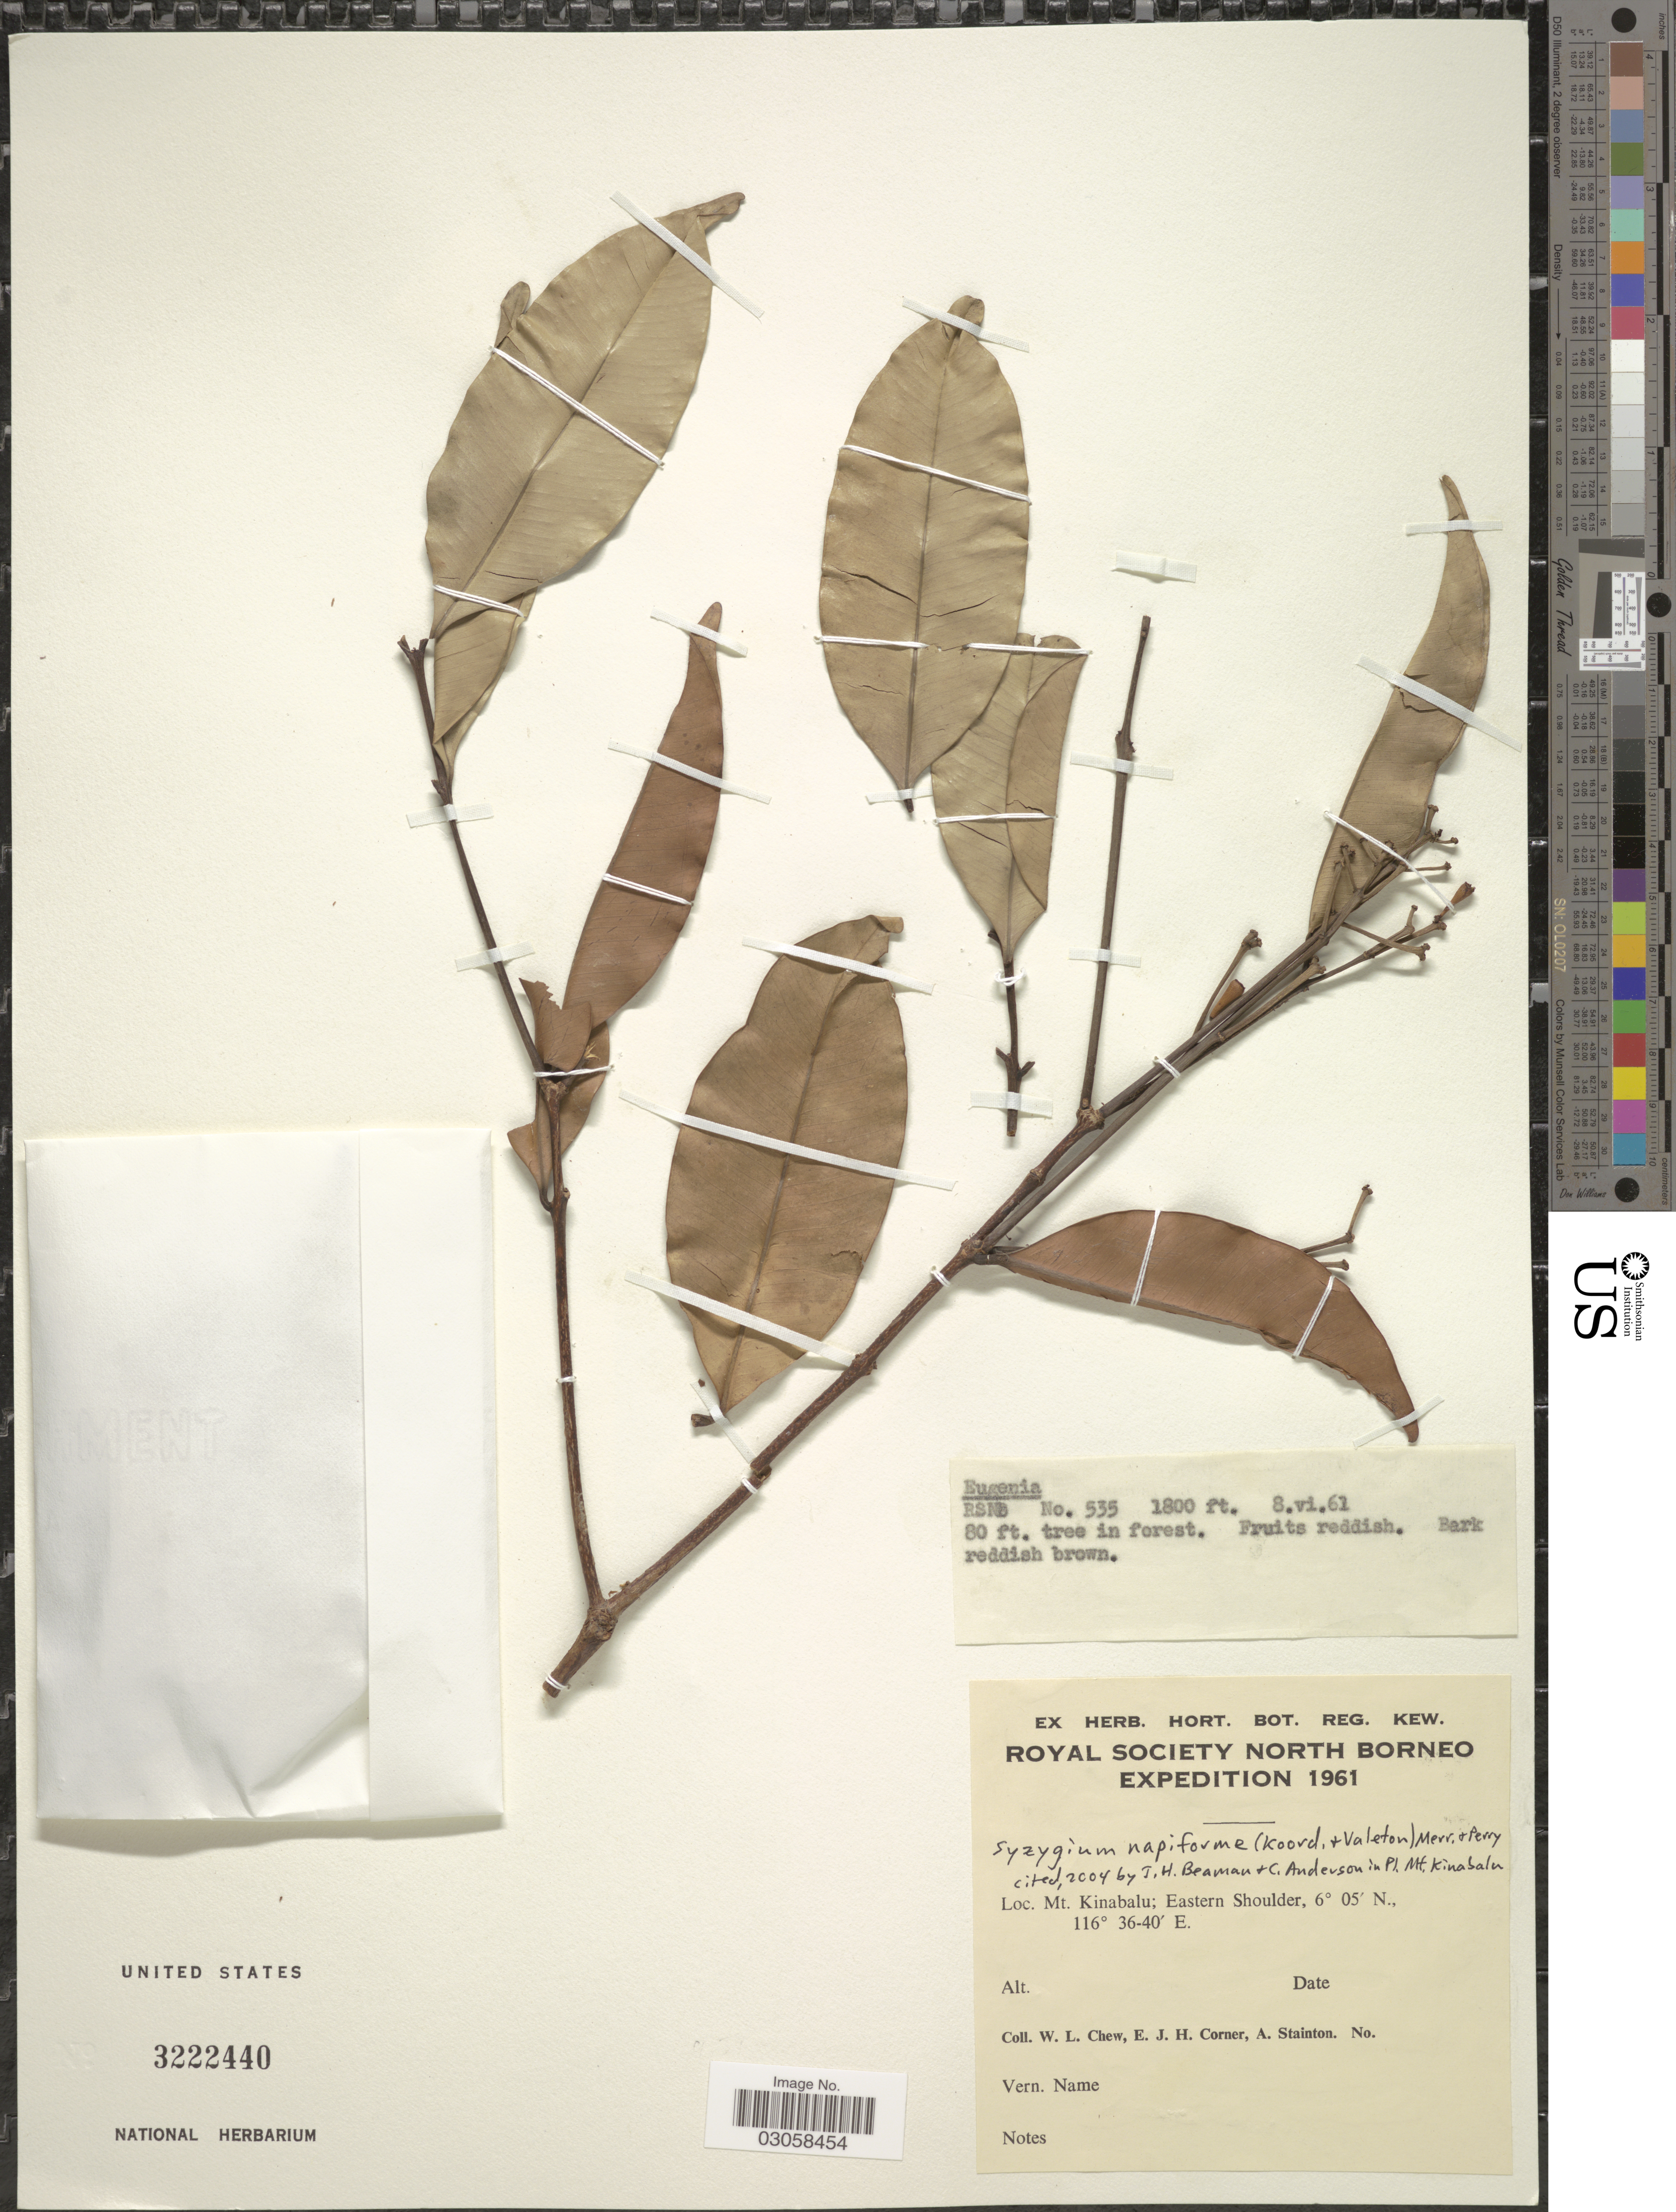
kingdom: Plantae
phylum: Tracheophyta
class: Magnoliopsida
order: Myrtales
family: Myrtaceae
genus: Syzygium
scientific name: Syzygium napiforme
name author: (Koord. & Valeton) Merr. & L.M. Perry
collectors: W. Chew, E. Corner & A. Stainton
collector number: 535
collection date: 1961-06-08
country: Malaysia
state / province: Sabah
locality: Mt. Kinablu; Eastern Shoulder.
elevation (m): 549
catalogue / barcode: US 3222440